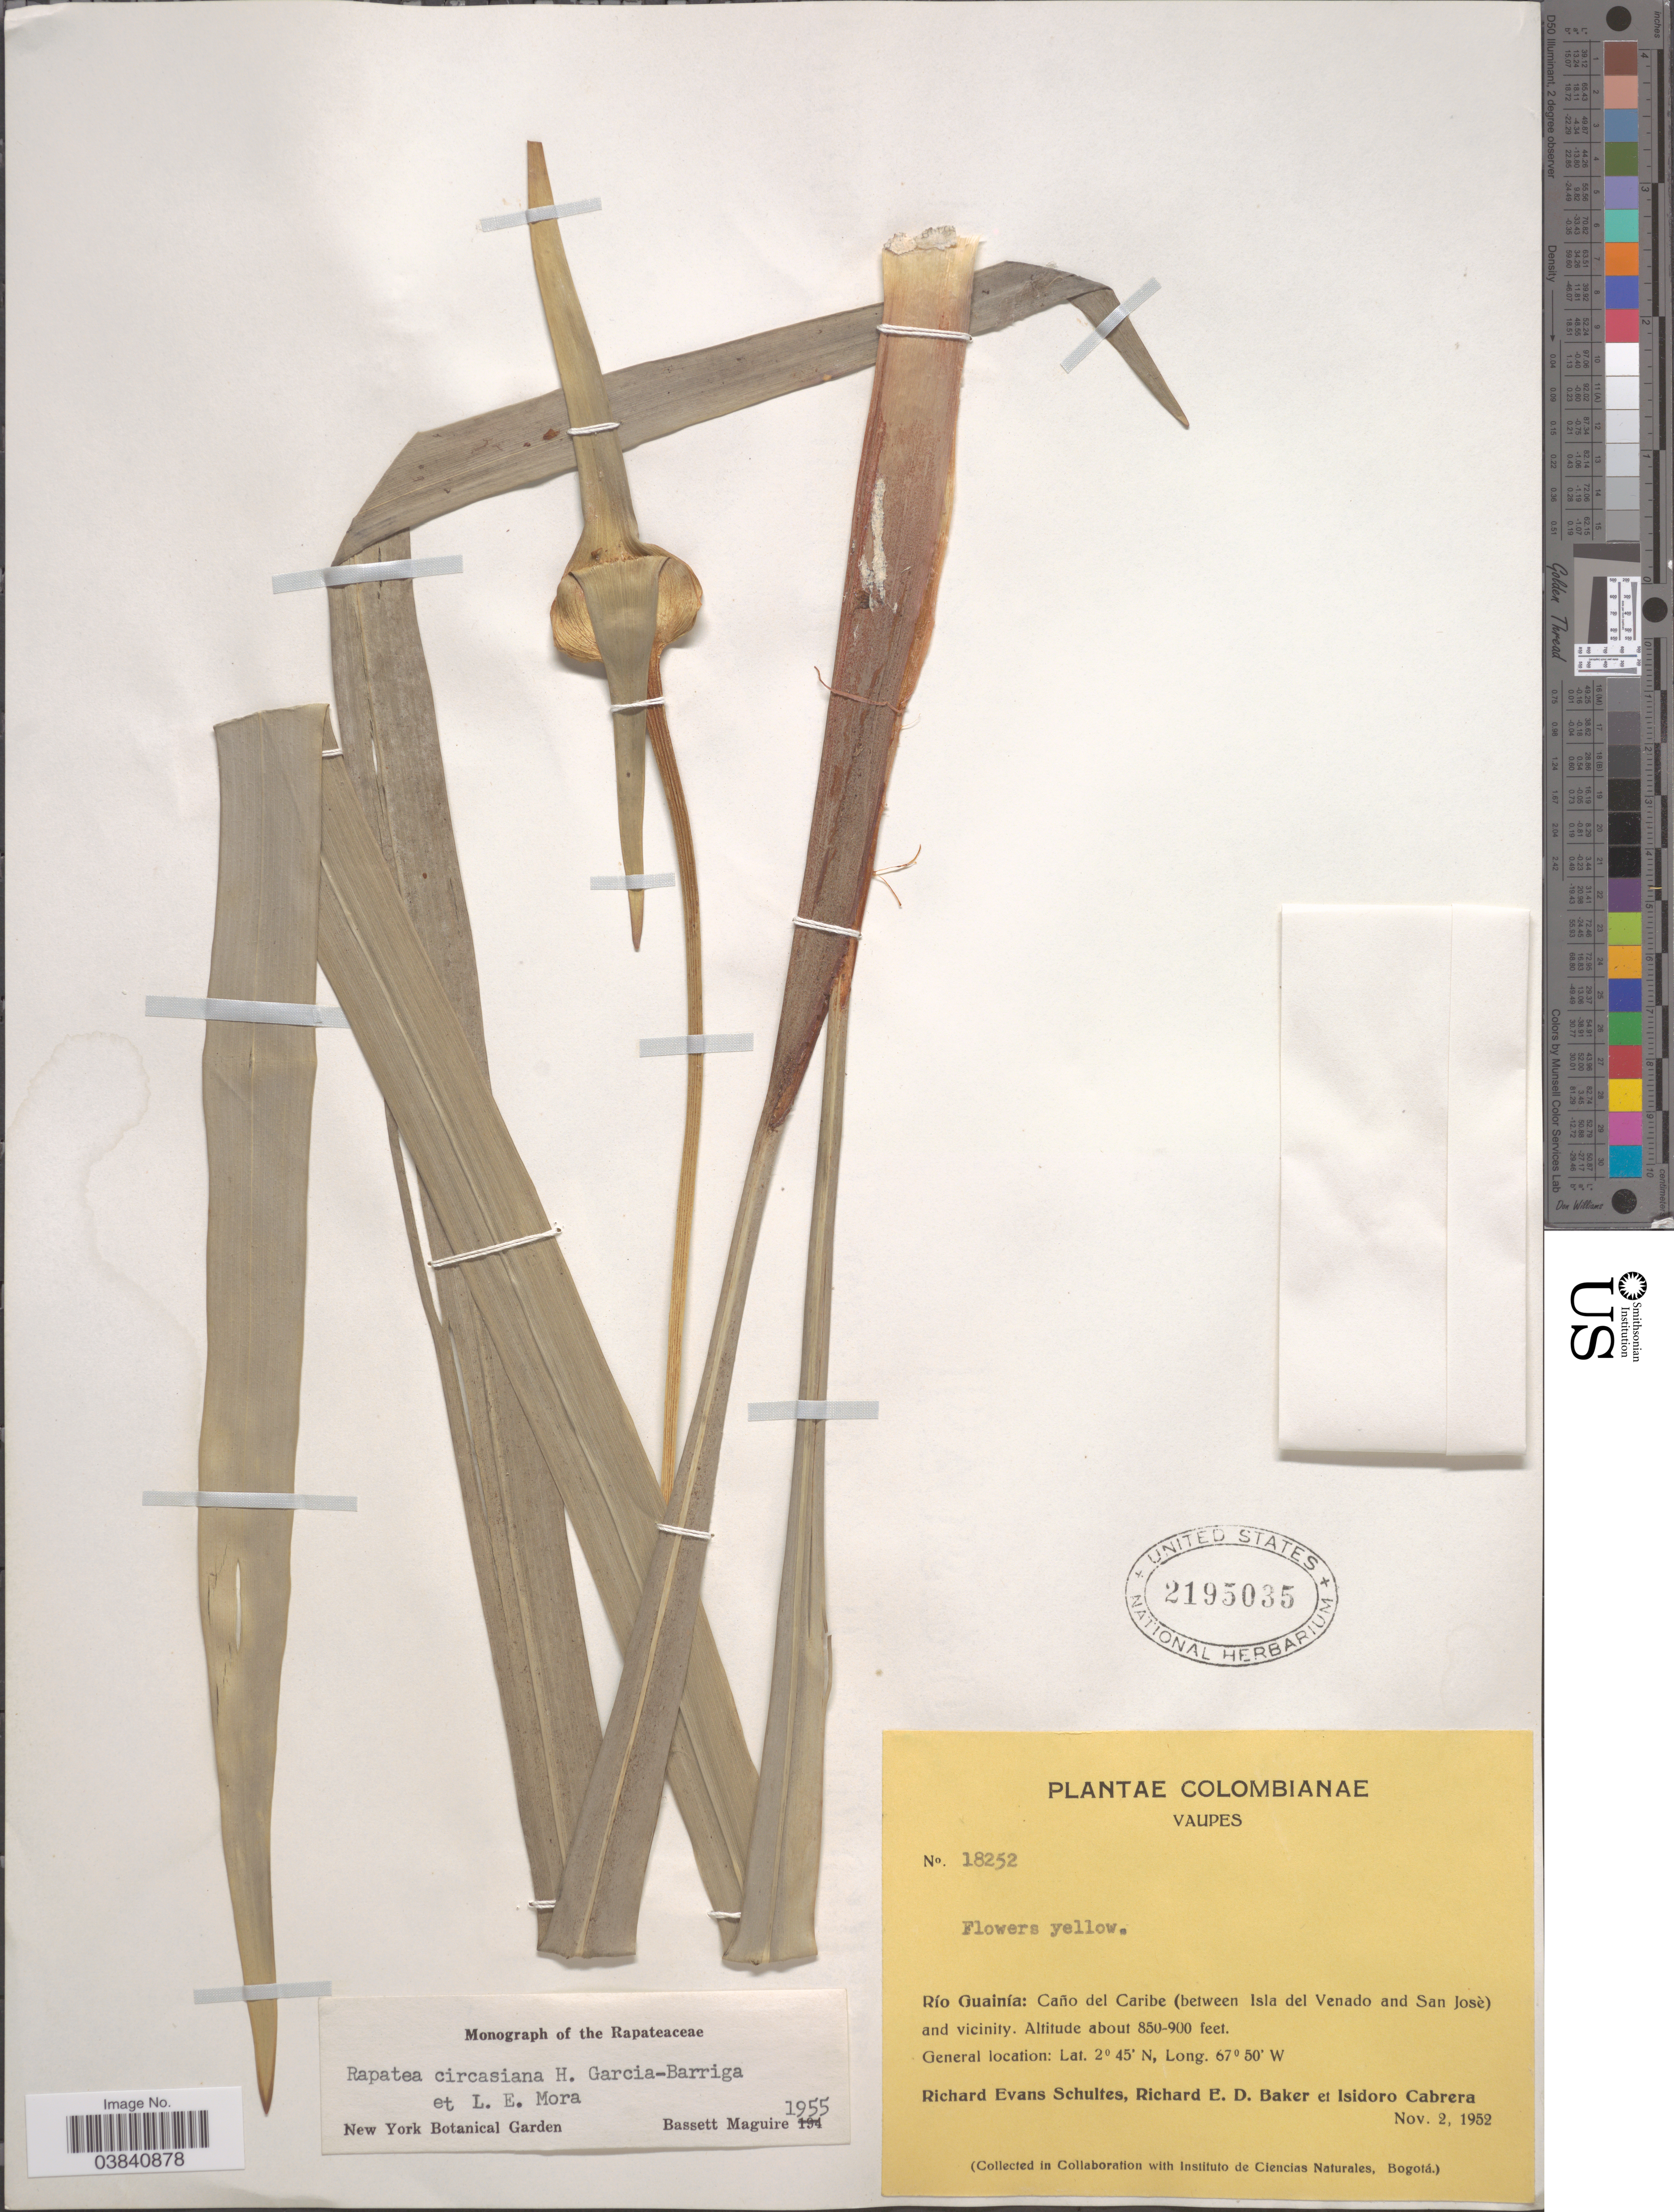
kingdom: Plantae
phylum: Tracheophyta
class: Liliopsida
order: Poales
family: Rapateaceae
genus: Rapatea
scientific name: Rapatea circasiana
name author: García-Barr. & L.E. Mora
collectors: R. E. Schultes, R. E. D. Baker & I. Cabrera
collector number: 18252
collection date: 1952-11-02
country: Colombia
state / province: Vaupés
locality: Río Guainía: Caño del Caribe (between Isla del Venado and San Josè) and vicinity.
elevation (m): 259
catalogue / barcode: US 2195035